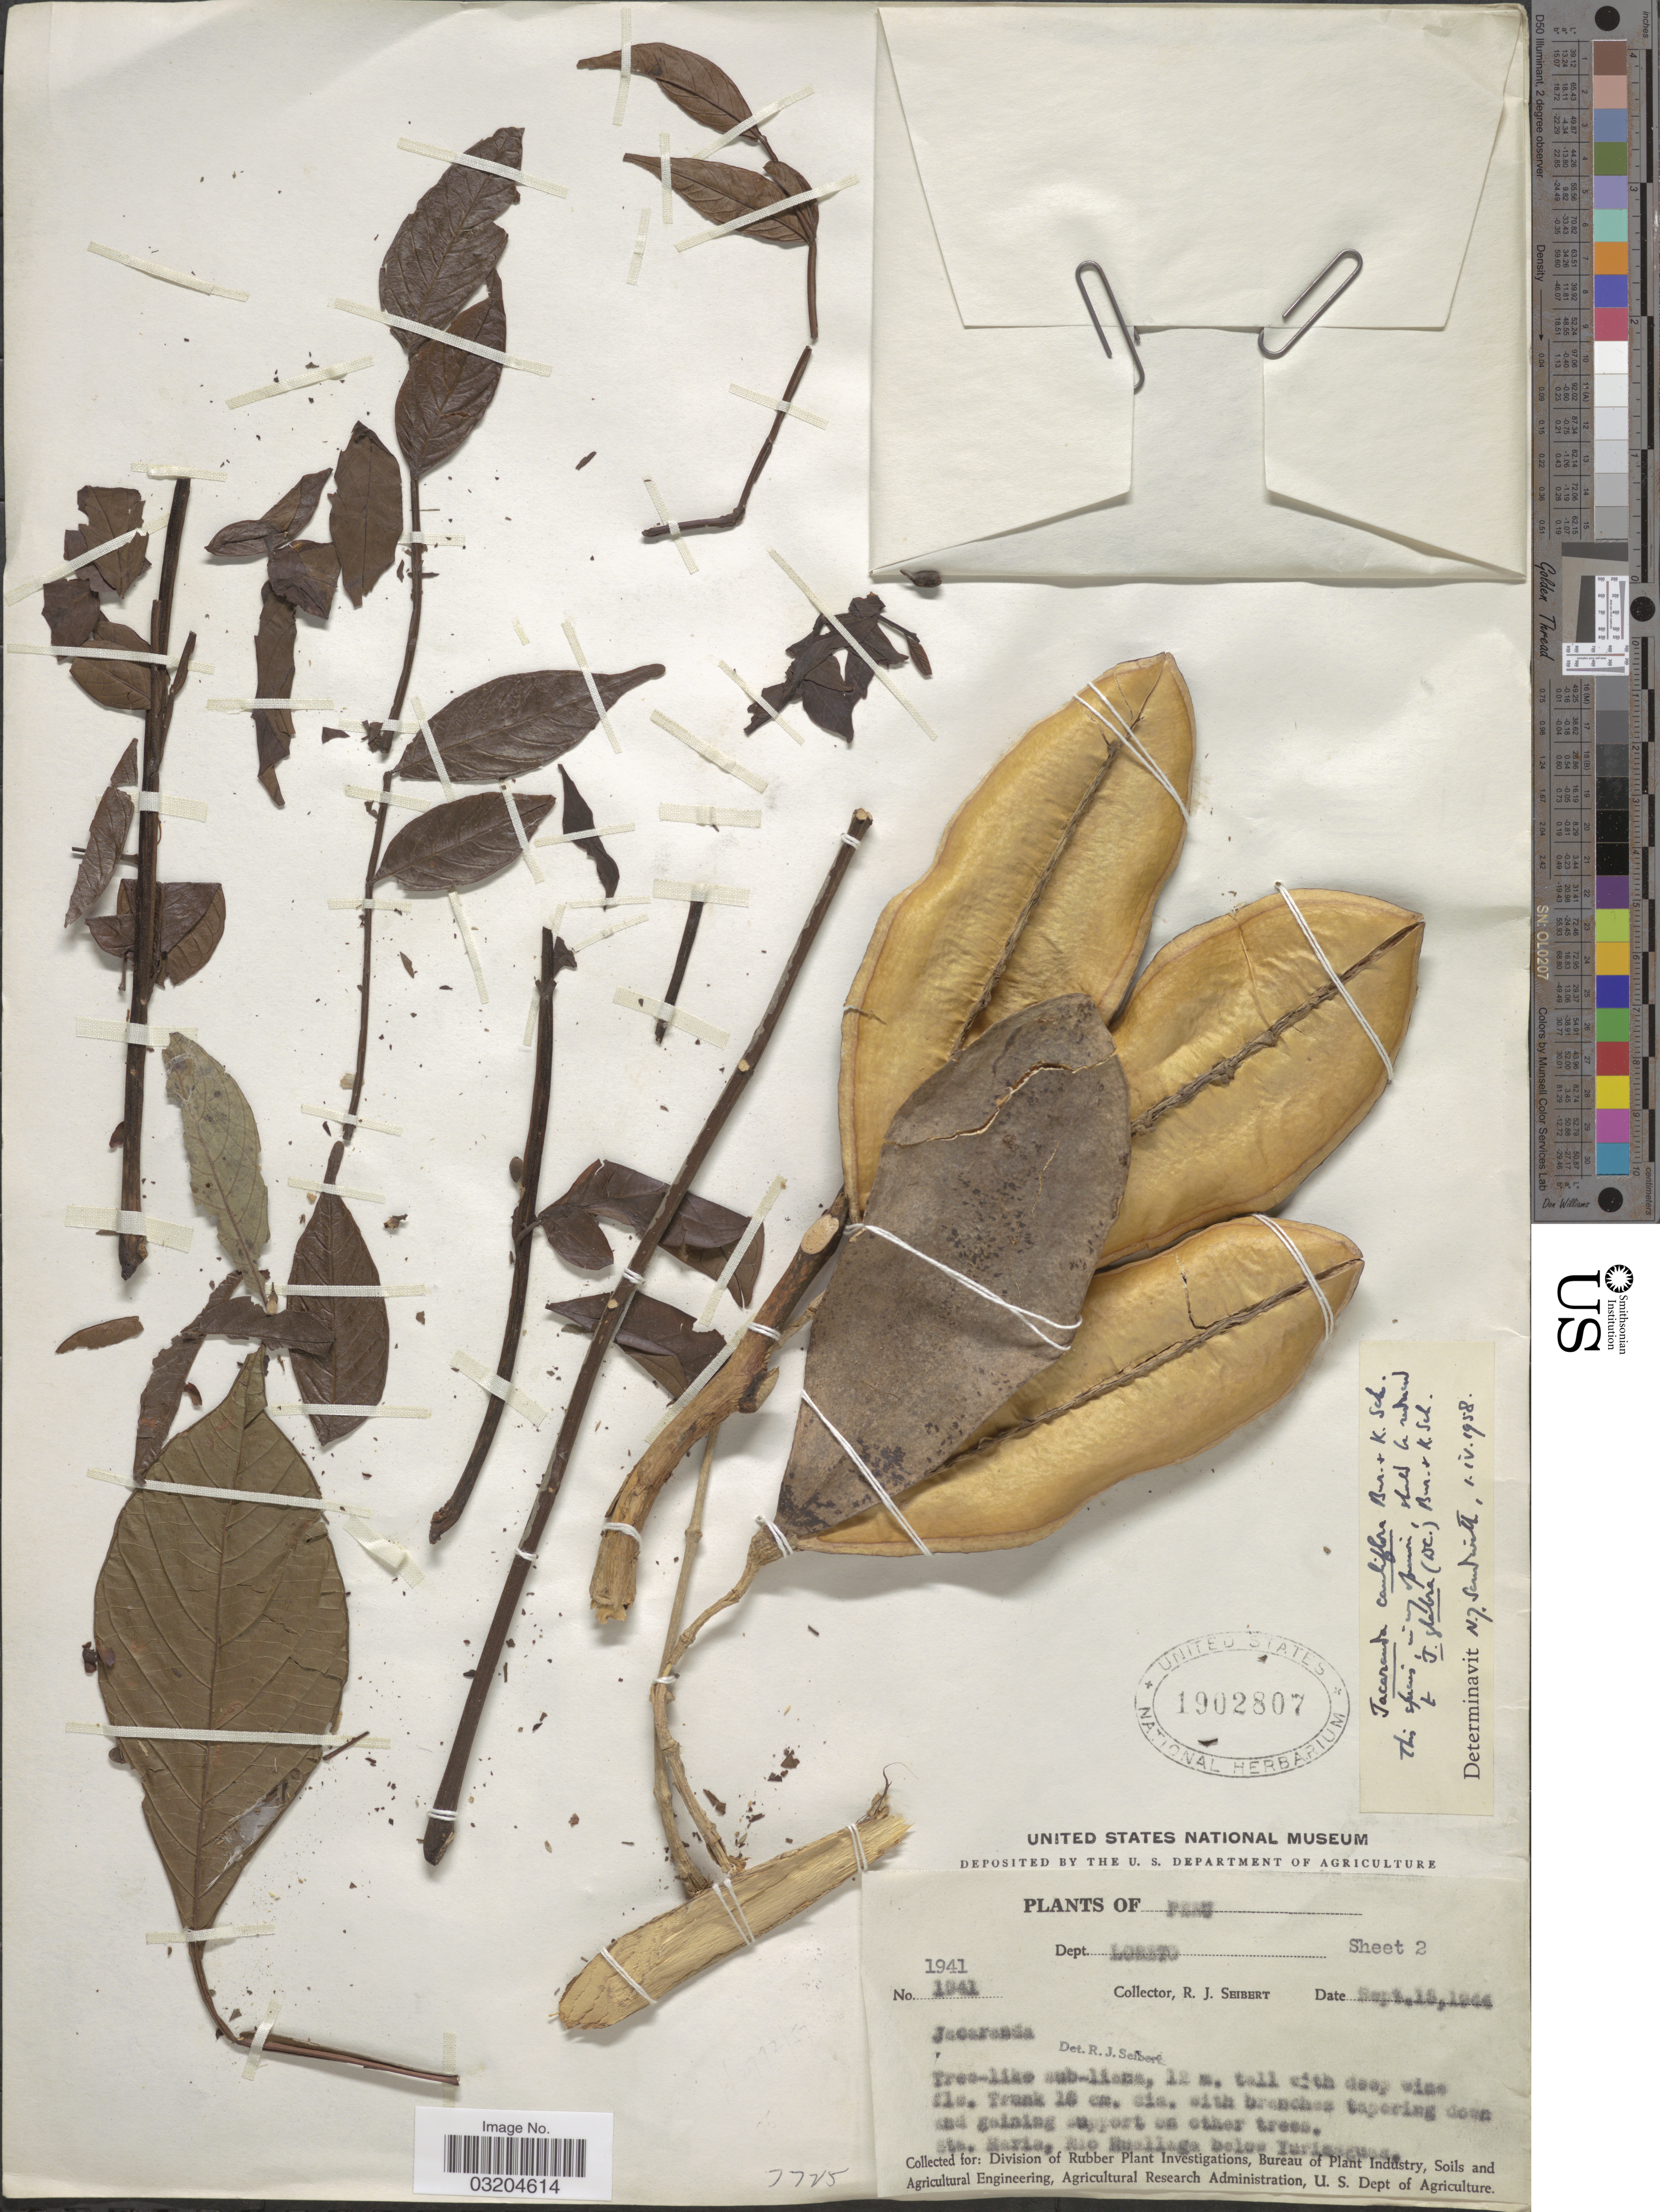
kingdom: Plantae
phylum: Tracheophyta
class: Magnoliopsida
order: Lamiales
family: Bignoniaceae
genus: Jacaranda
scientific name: Jacaranda glabra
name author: (DC.) Bureau & K. Schum.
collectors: R. J. Seibert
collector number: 1941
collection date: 1944-09-15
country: Peru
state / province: Loreto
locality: Dept. Loreto. Sta. María, Rio Huallaga below Yurimaguas.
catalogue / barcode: US 1902807